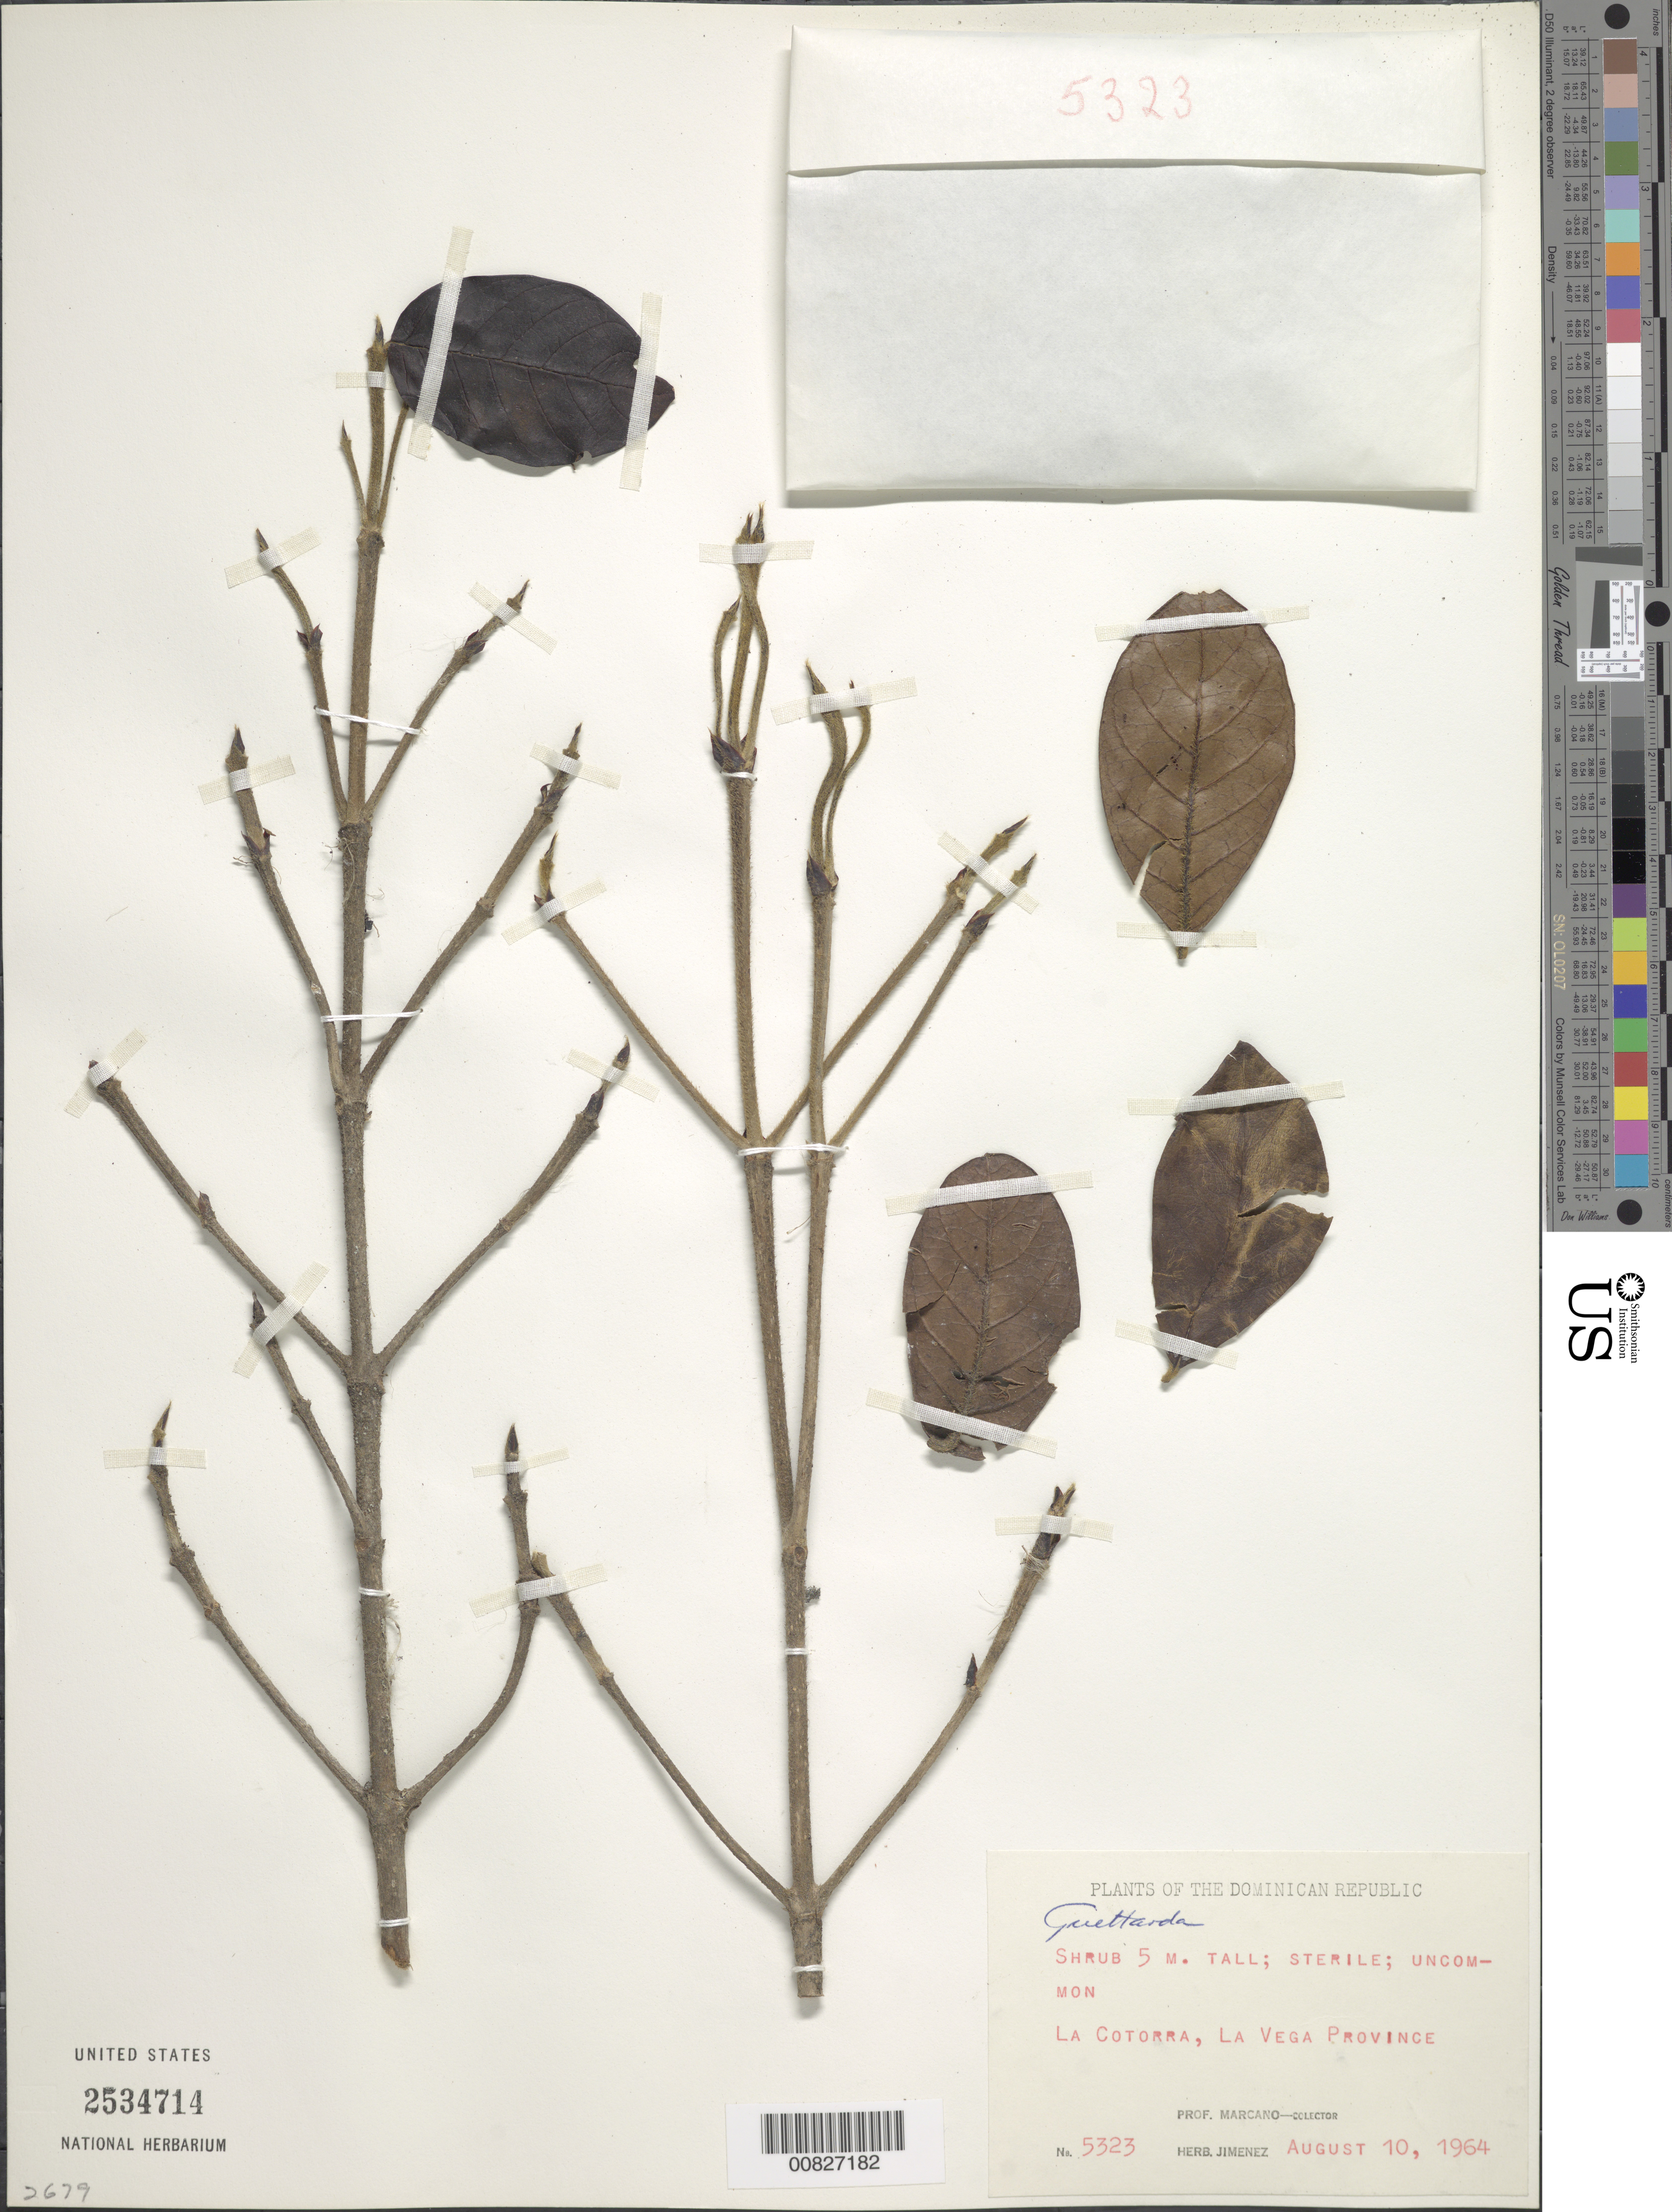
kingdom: Plantae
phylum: Tracheophyta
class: Magnoliopsida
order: Gentianales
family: Rubiaceae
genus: Guettarda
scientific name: Guettarda sp.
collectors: E. J. Marcano F.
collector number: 5323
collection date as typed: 10 Aug 1964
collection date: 1964-08-10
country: Dominican Republic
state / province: La Vega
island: Hispaniola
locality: La Cotorra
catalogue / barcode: US 2534714